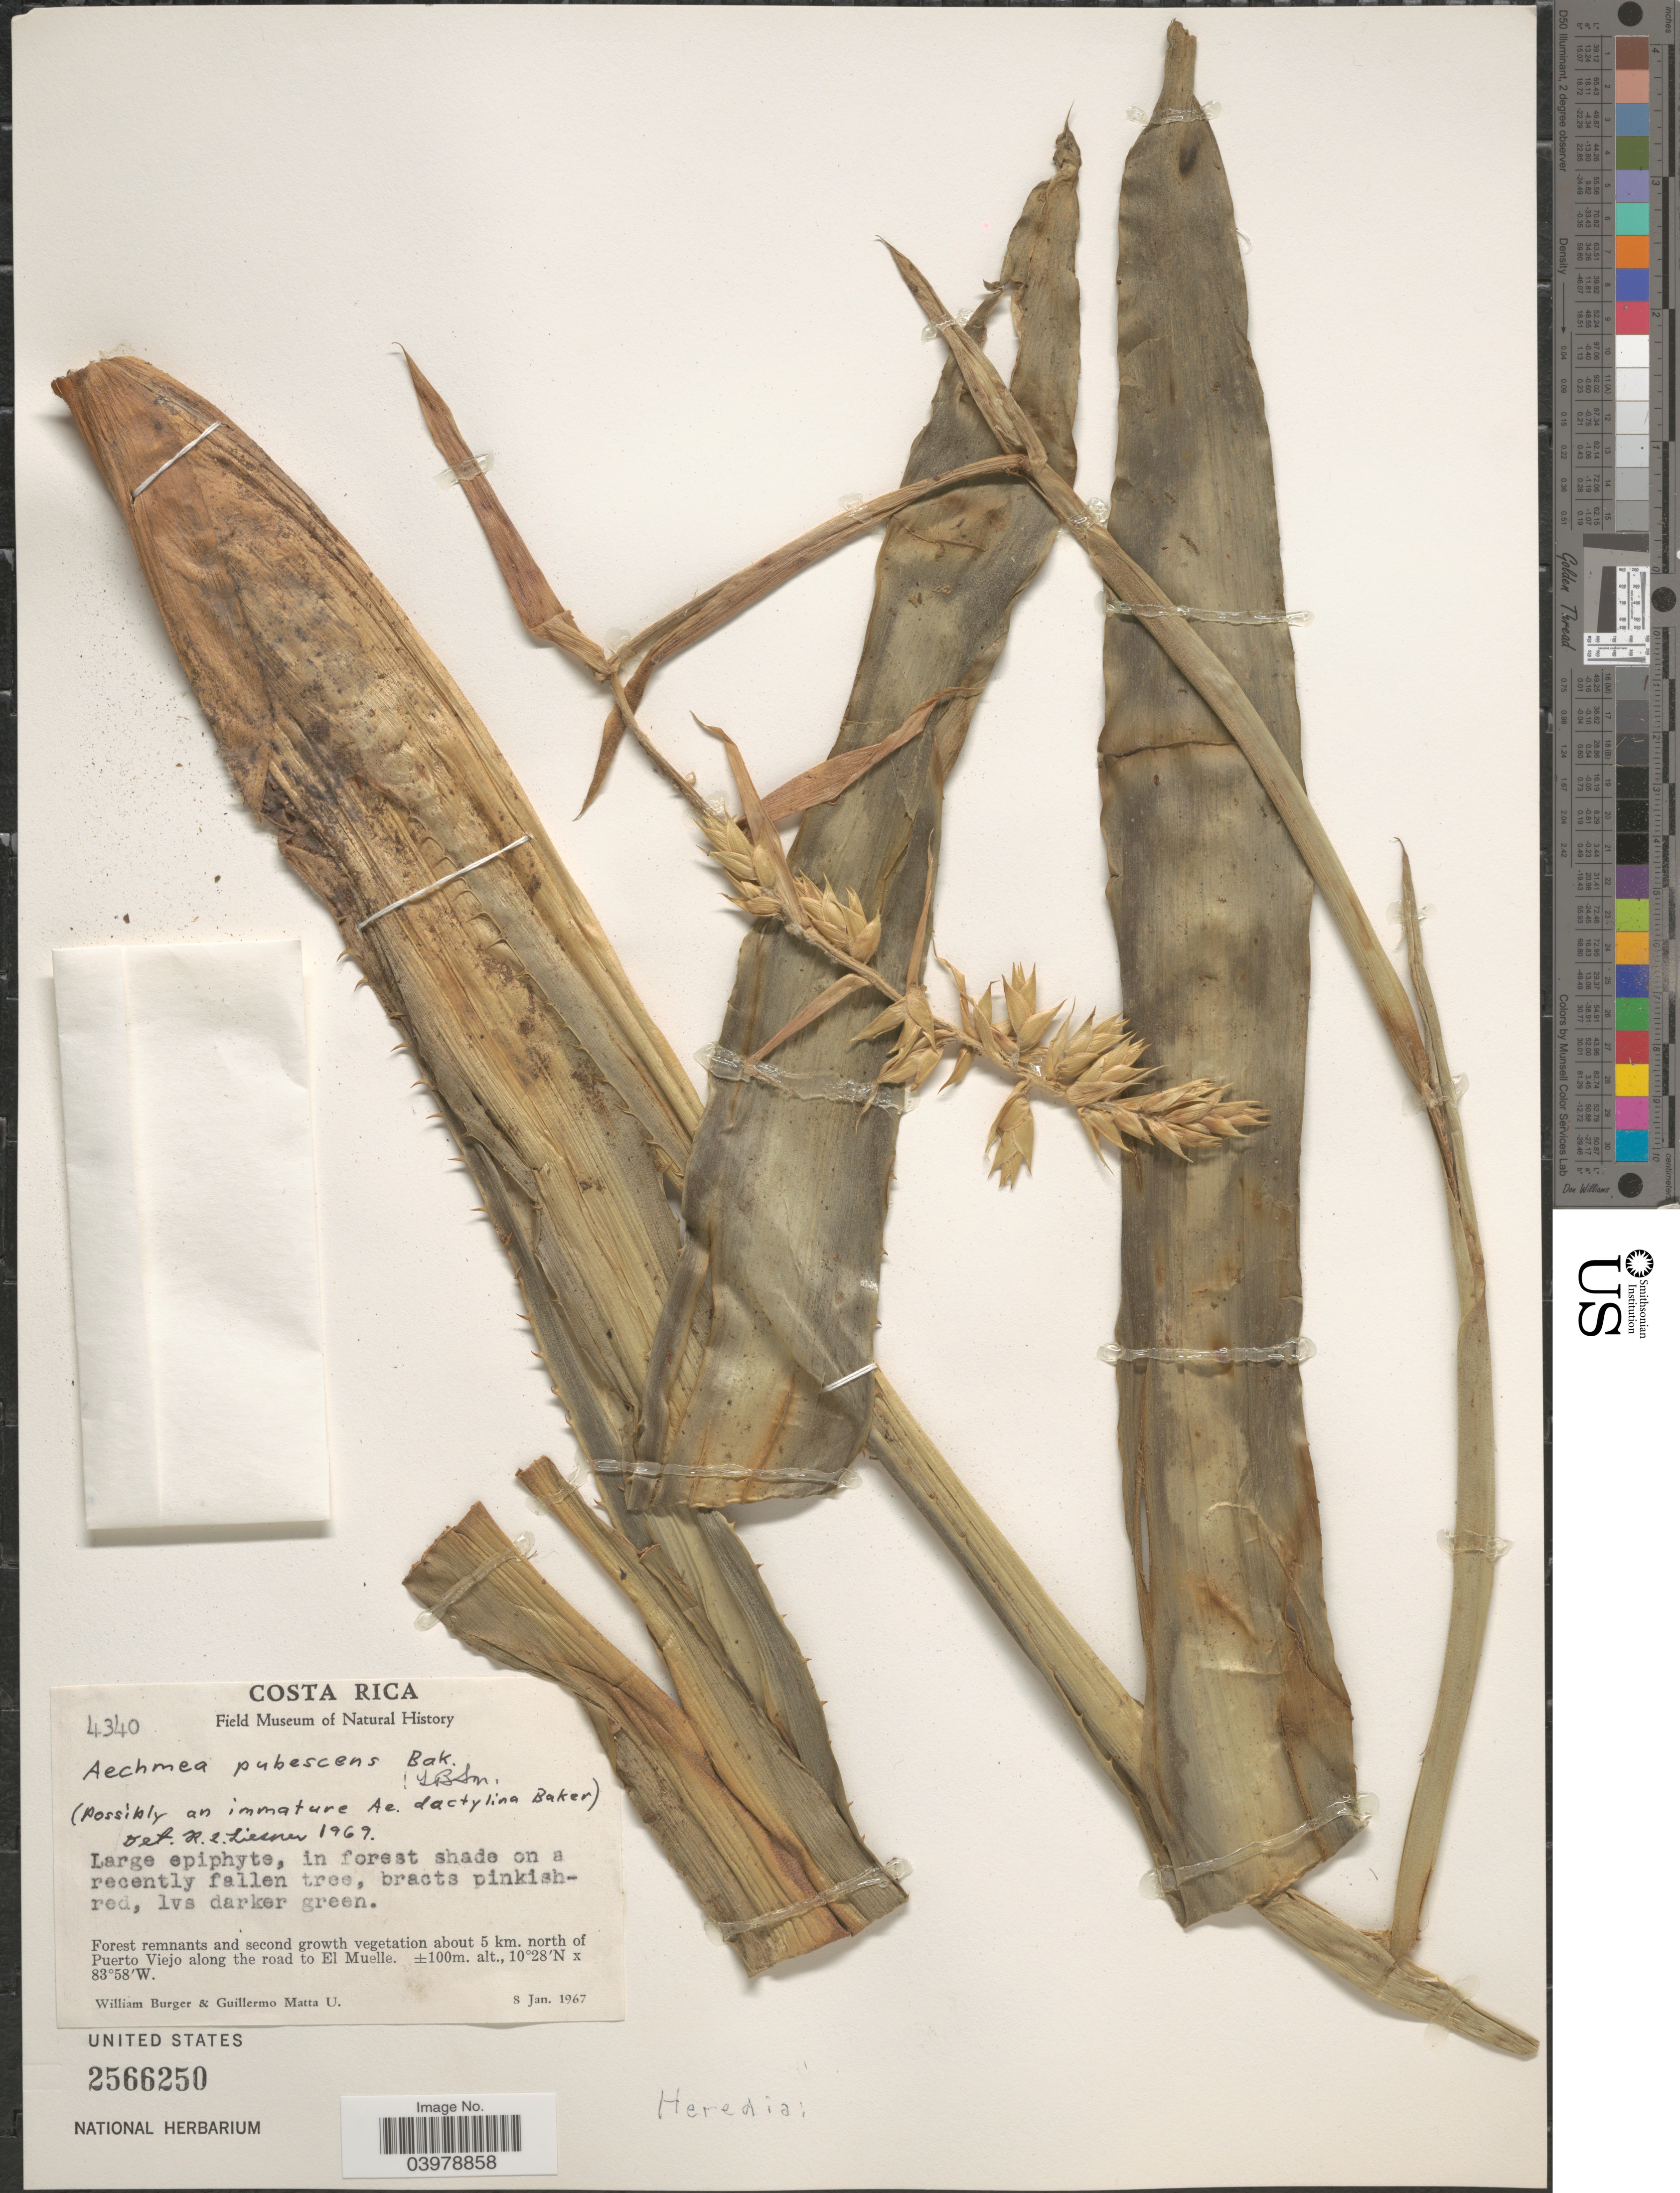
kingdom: Plantae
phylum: Tracheophyta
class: Liliopsida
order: Poales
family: Bromeliaceae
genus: Aechmea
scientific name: Aechmea pubescens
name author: Baker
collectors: W. Burger & G. Matta U.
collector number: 4340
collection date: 1967-01-08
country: Costa Rica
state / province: Heredia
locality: About 5 km. north of Puerto Viejo along the road to El Muelle.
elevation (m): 100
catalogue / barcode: US 2566250